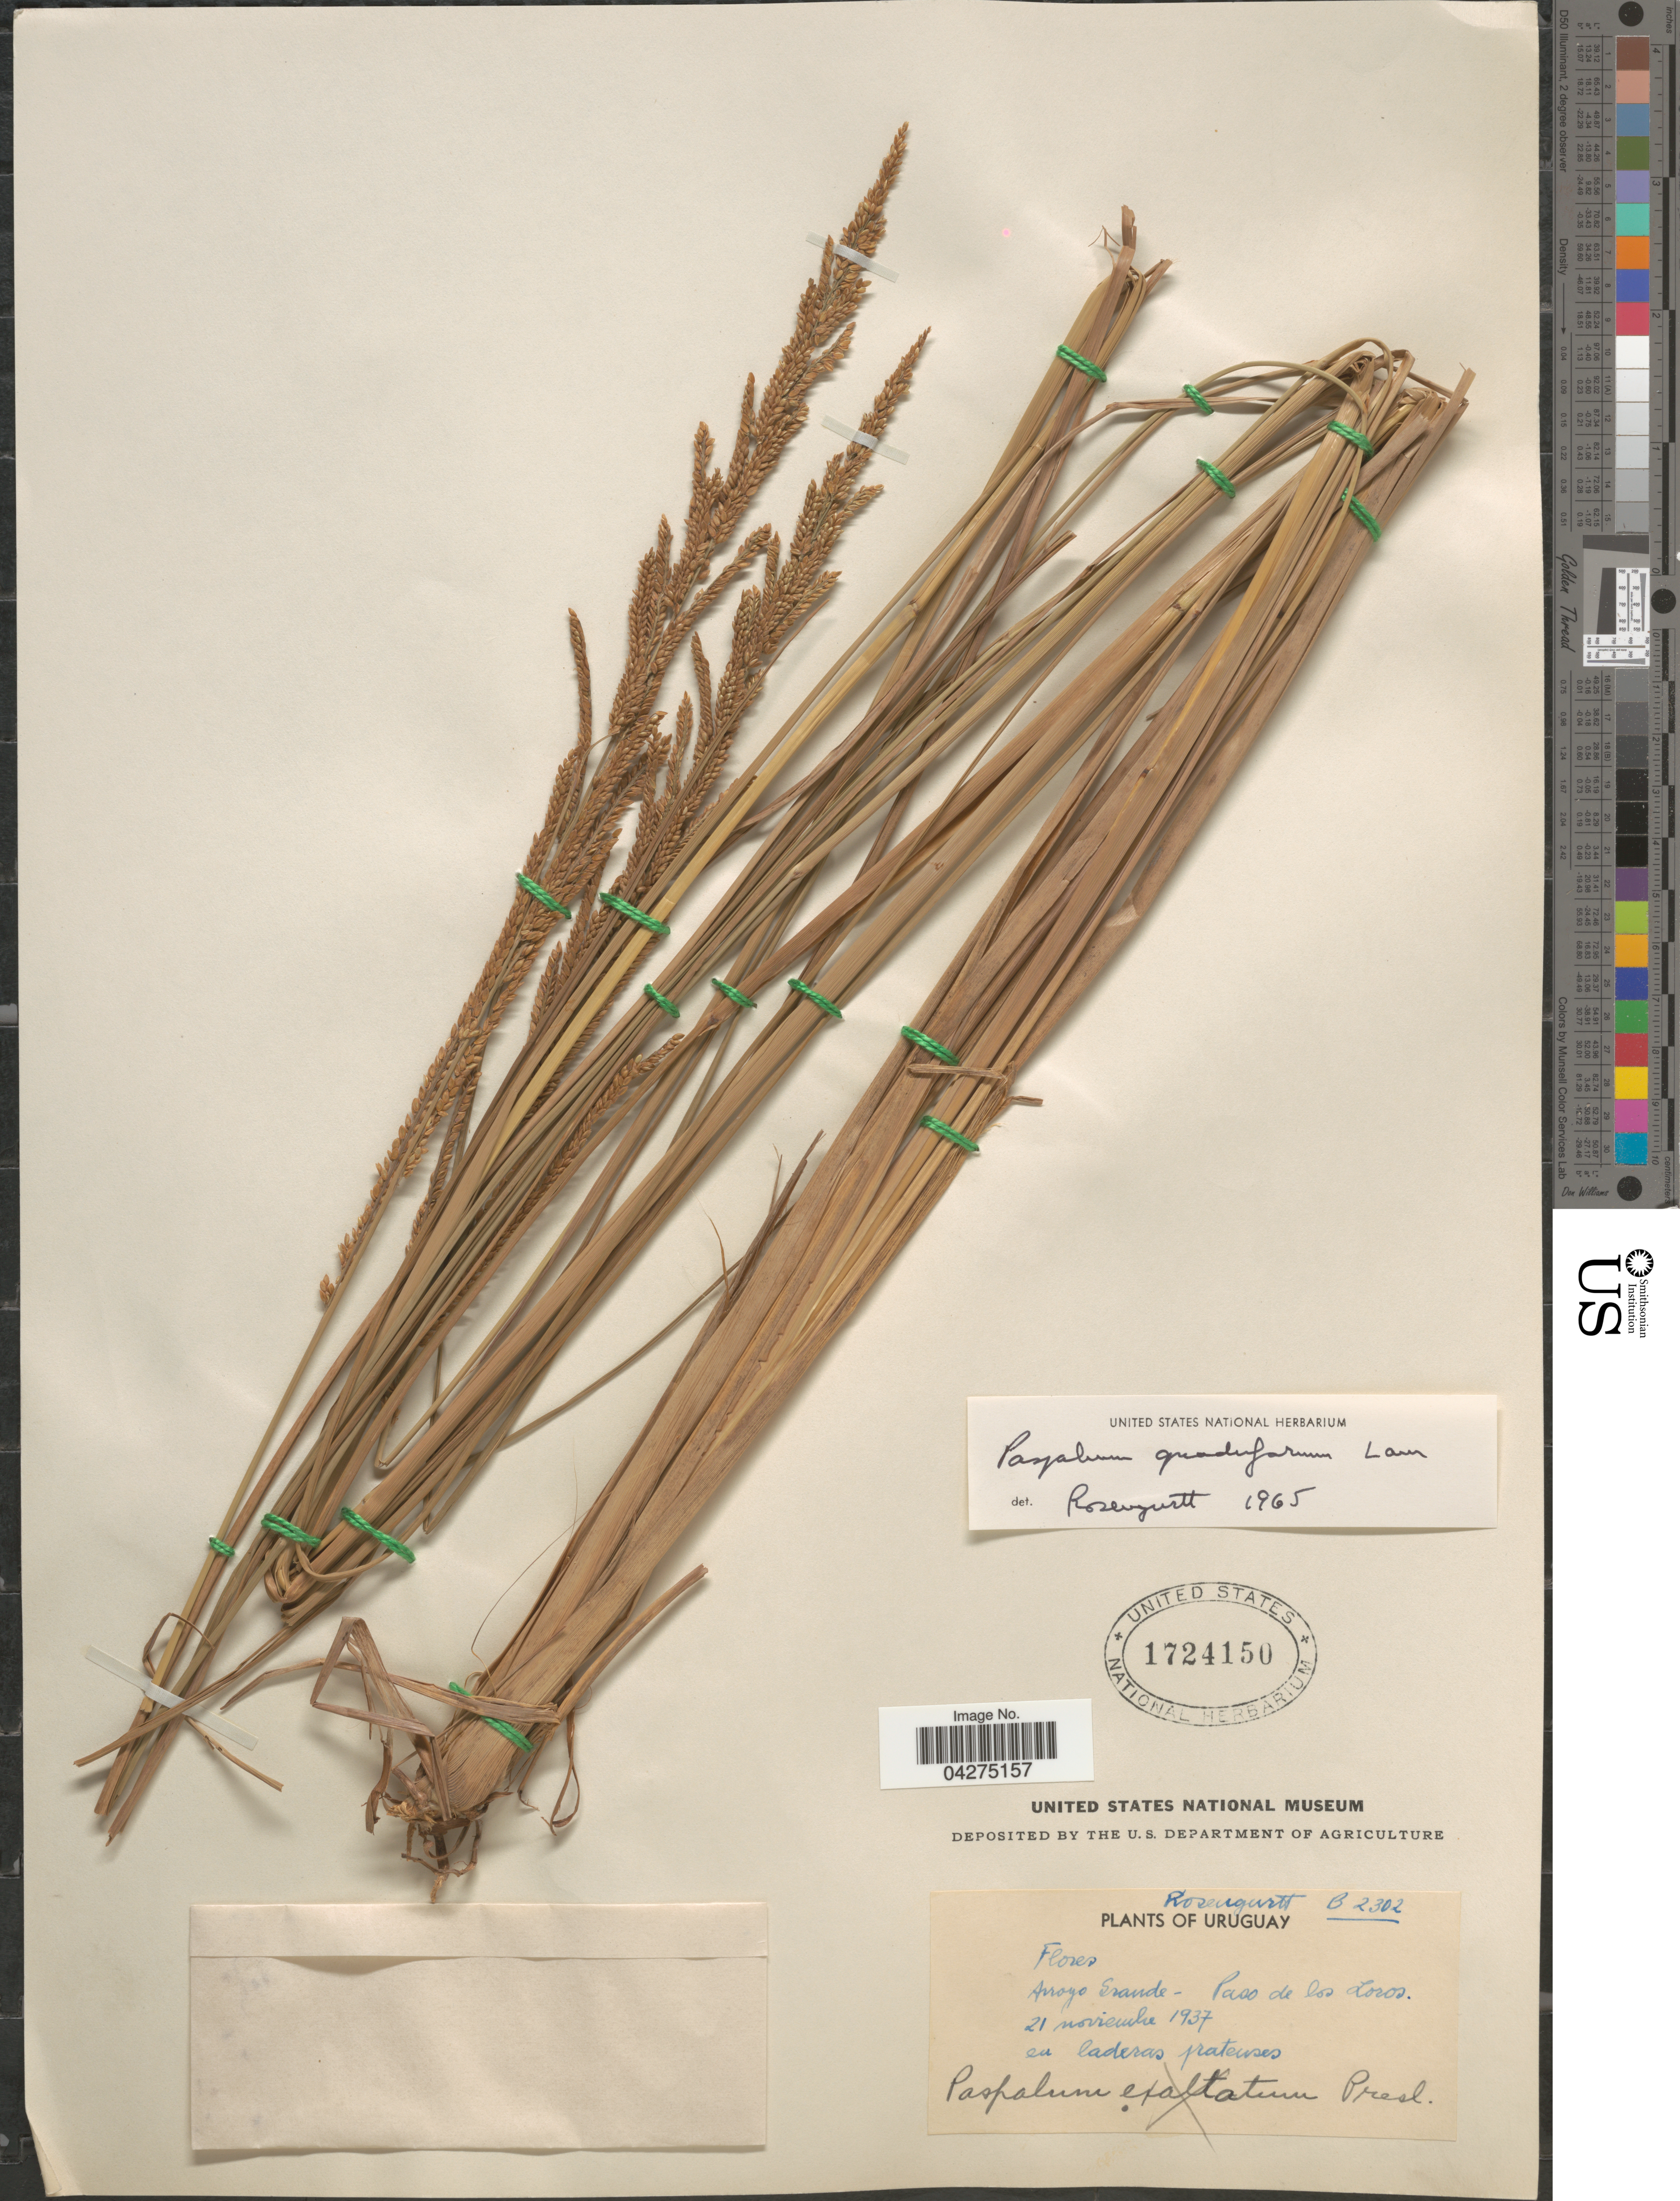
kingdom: Plantae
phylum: Tracheophyta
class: Liliopsida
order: Poales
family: Poaceae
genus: Paspalum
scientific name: Paspalum quadrifarium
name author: Lam.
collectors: Rosengurtt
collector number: B2302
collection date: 1937-11-21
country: Uruguay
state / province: Flores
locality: Arroyo Grande - Paso de los Loros.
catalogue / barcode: US 1724150